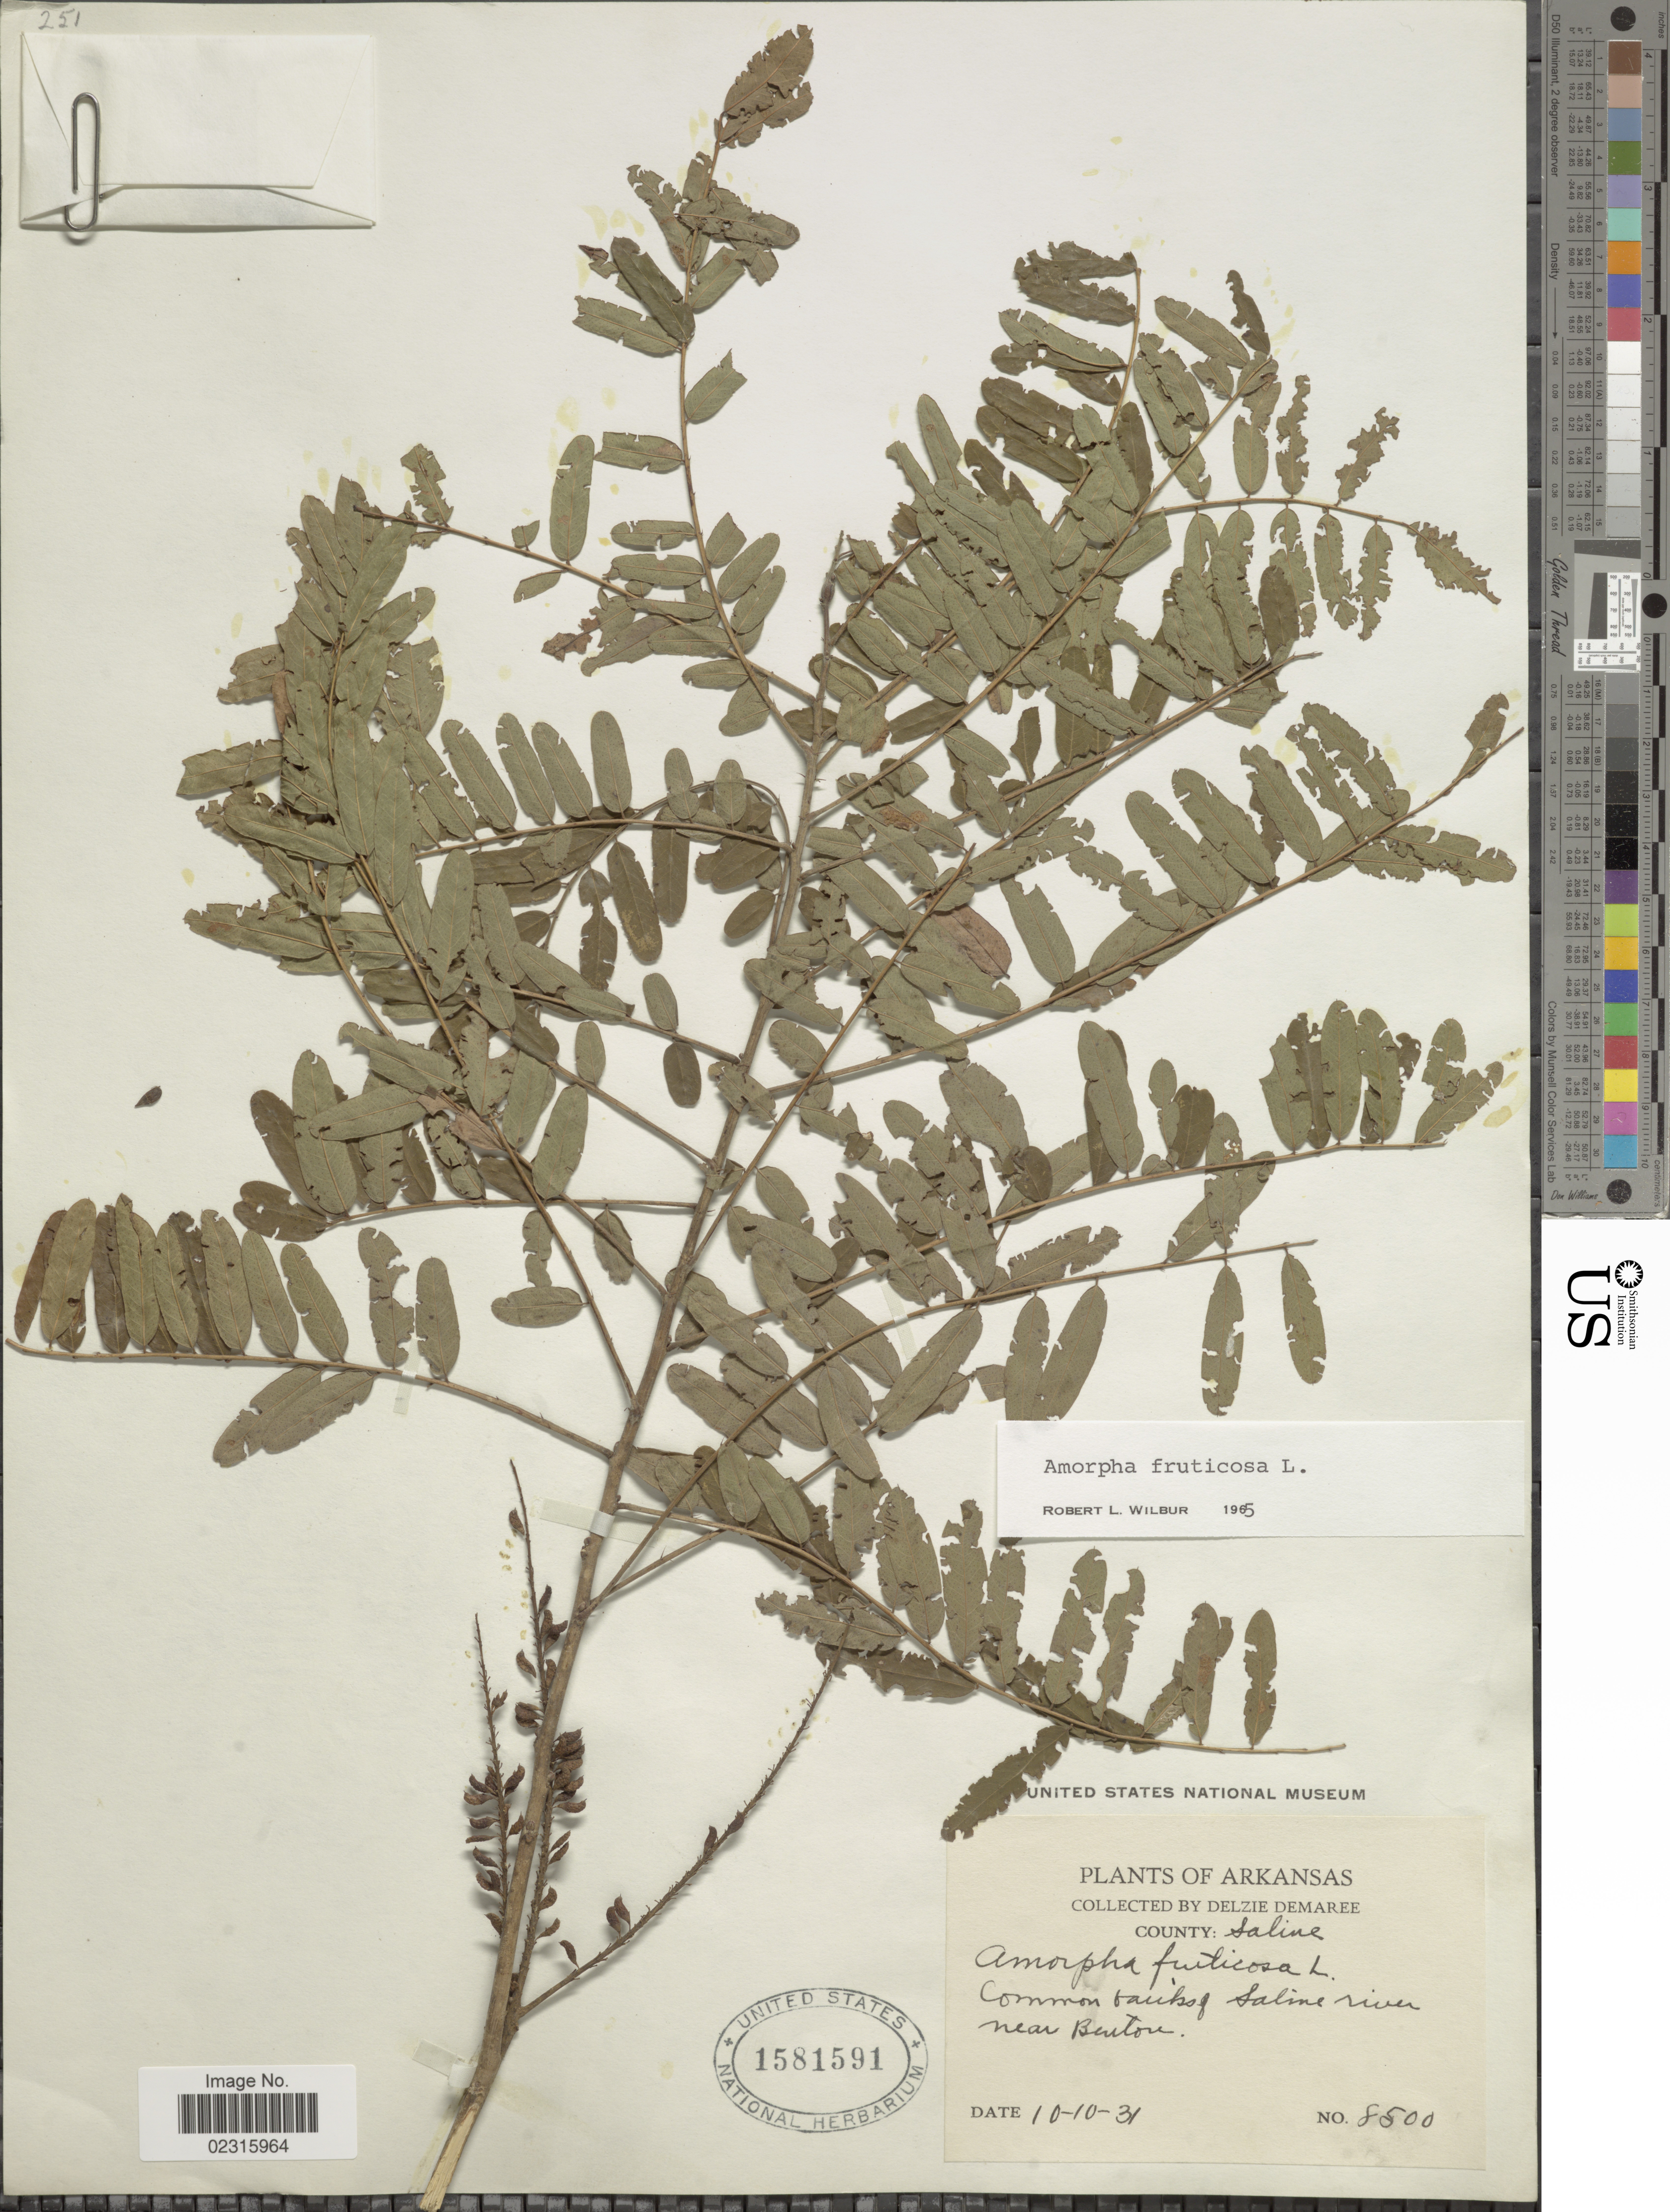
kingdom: Plantae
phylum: Tracheophyta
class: Magnoliopsida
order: Fabales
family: Fabaceae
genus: Amorpha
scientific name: Amorpha fruticosa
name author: L.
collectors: D. Demaree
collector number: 8500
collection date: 1931-10-10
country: United States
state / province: Arkansas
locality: County: Saline, Saline river near Benton.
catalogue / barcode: US 1581591